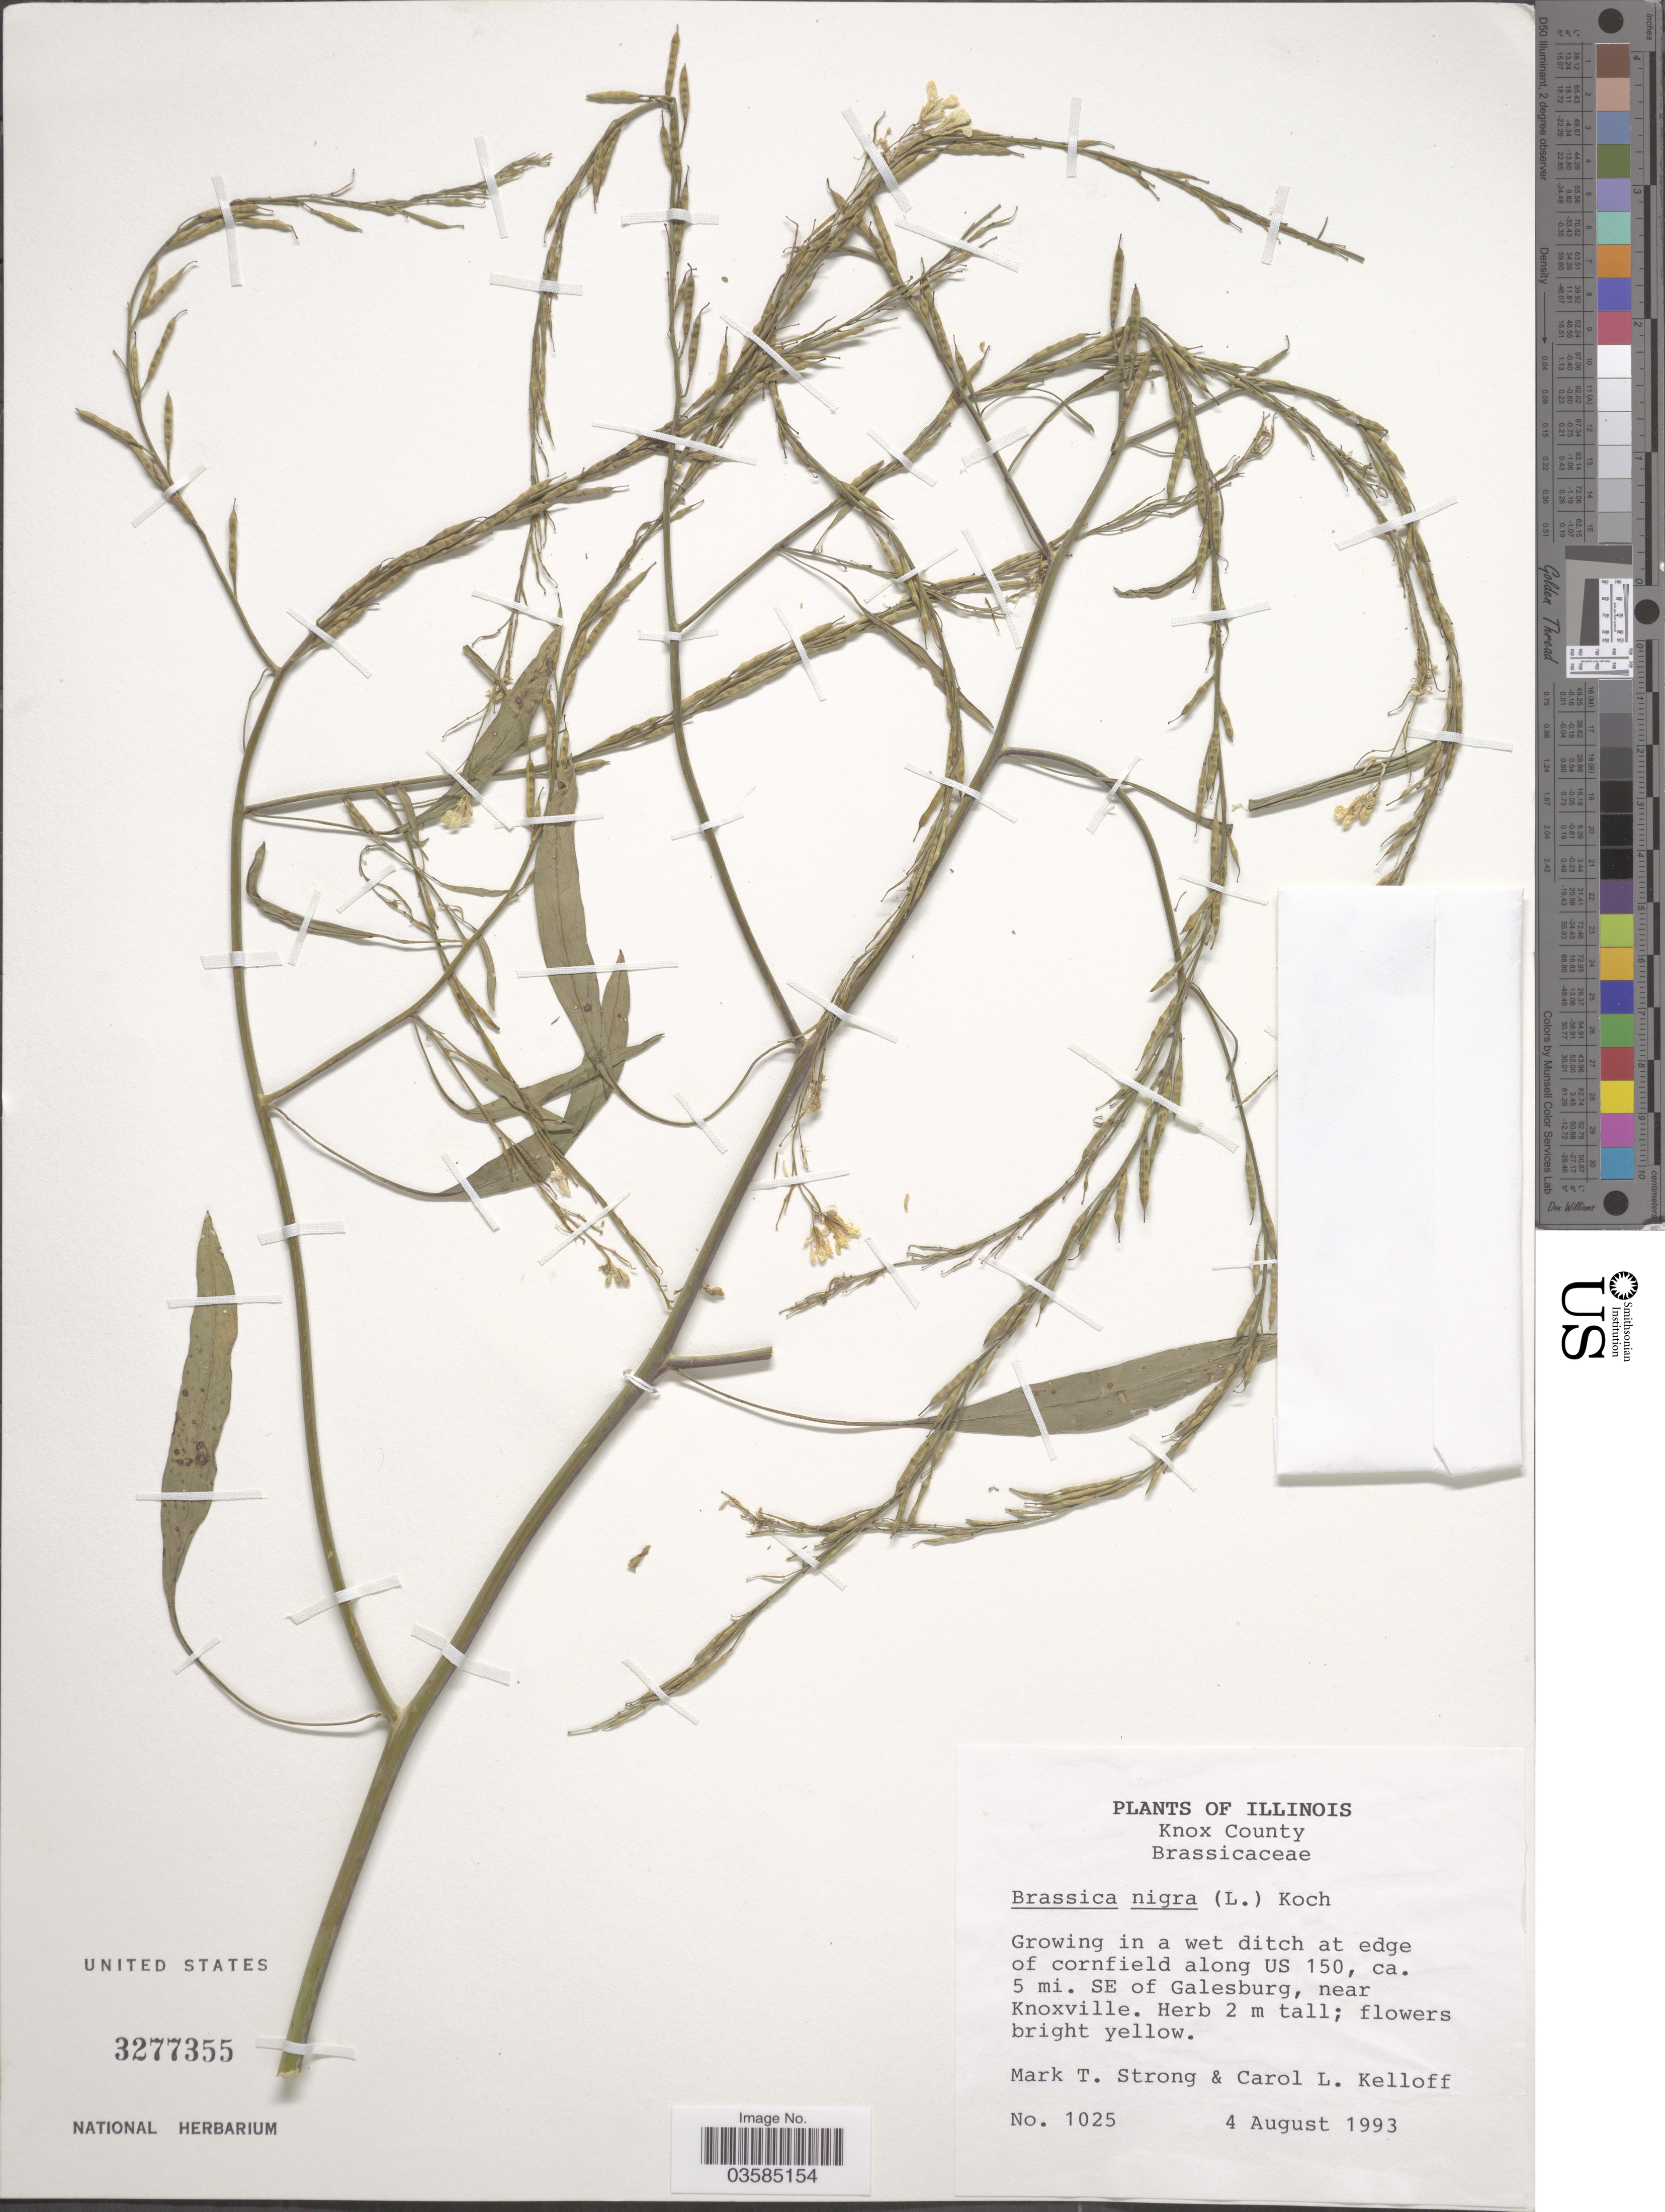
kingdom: Plantae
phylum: Tracheophyta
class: Magnoliopsida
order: Brassicales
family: Brassicaceae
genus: Brassica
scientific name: Brassica nigra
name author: (L.) W.D.J. Koch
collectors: M. T. Strong & C. L. Kelloff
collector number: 1025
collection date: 1993-08-04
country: United States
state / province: Illinois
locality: Knox County. Growing in a wet ditch at edge of cornfield along US 150, ca. 5 mi. SE of Galesburg, near Knoxville.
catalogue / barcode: US 3277355